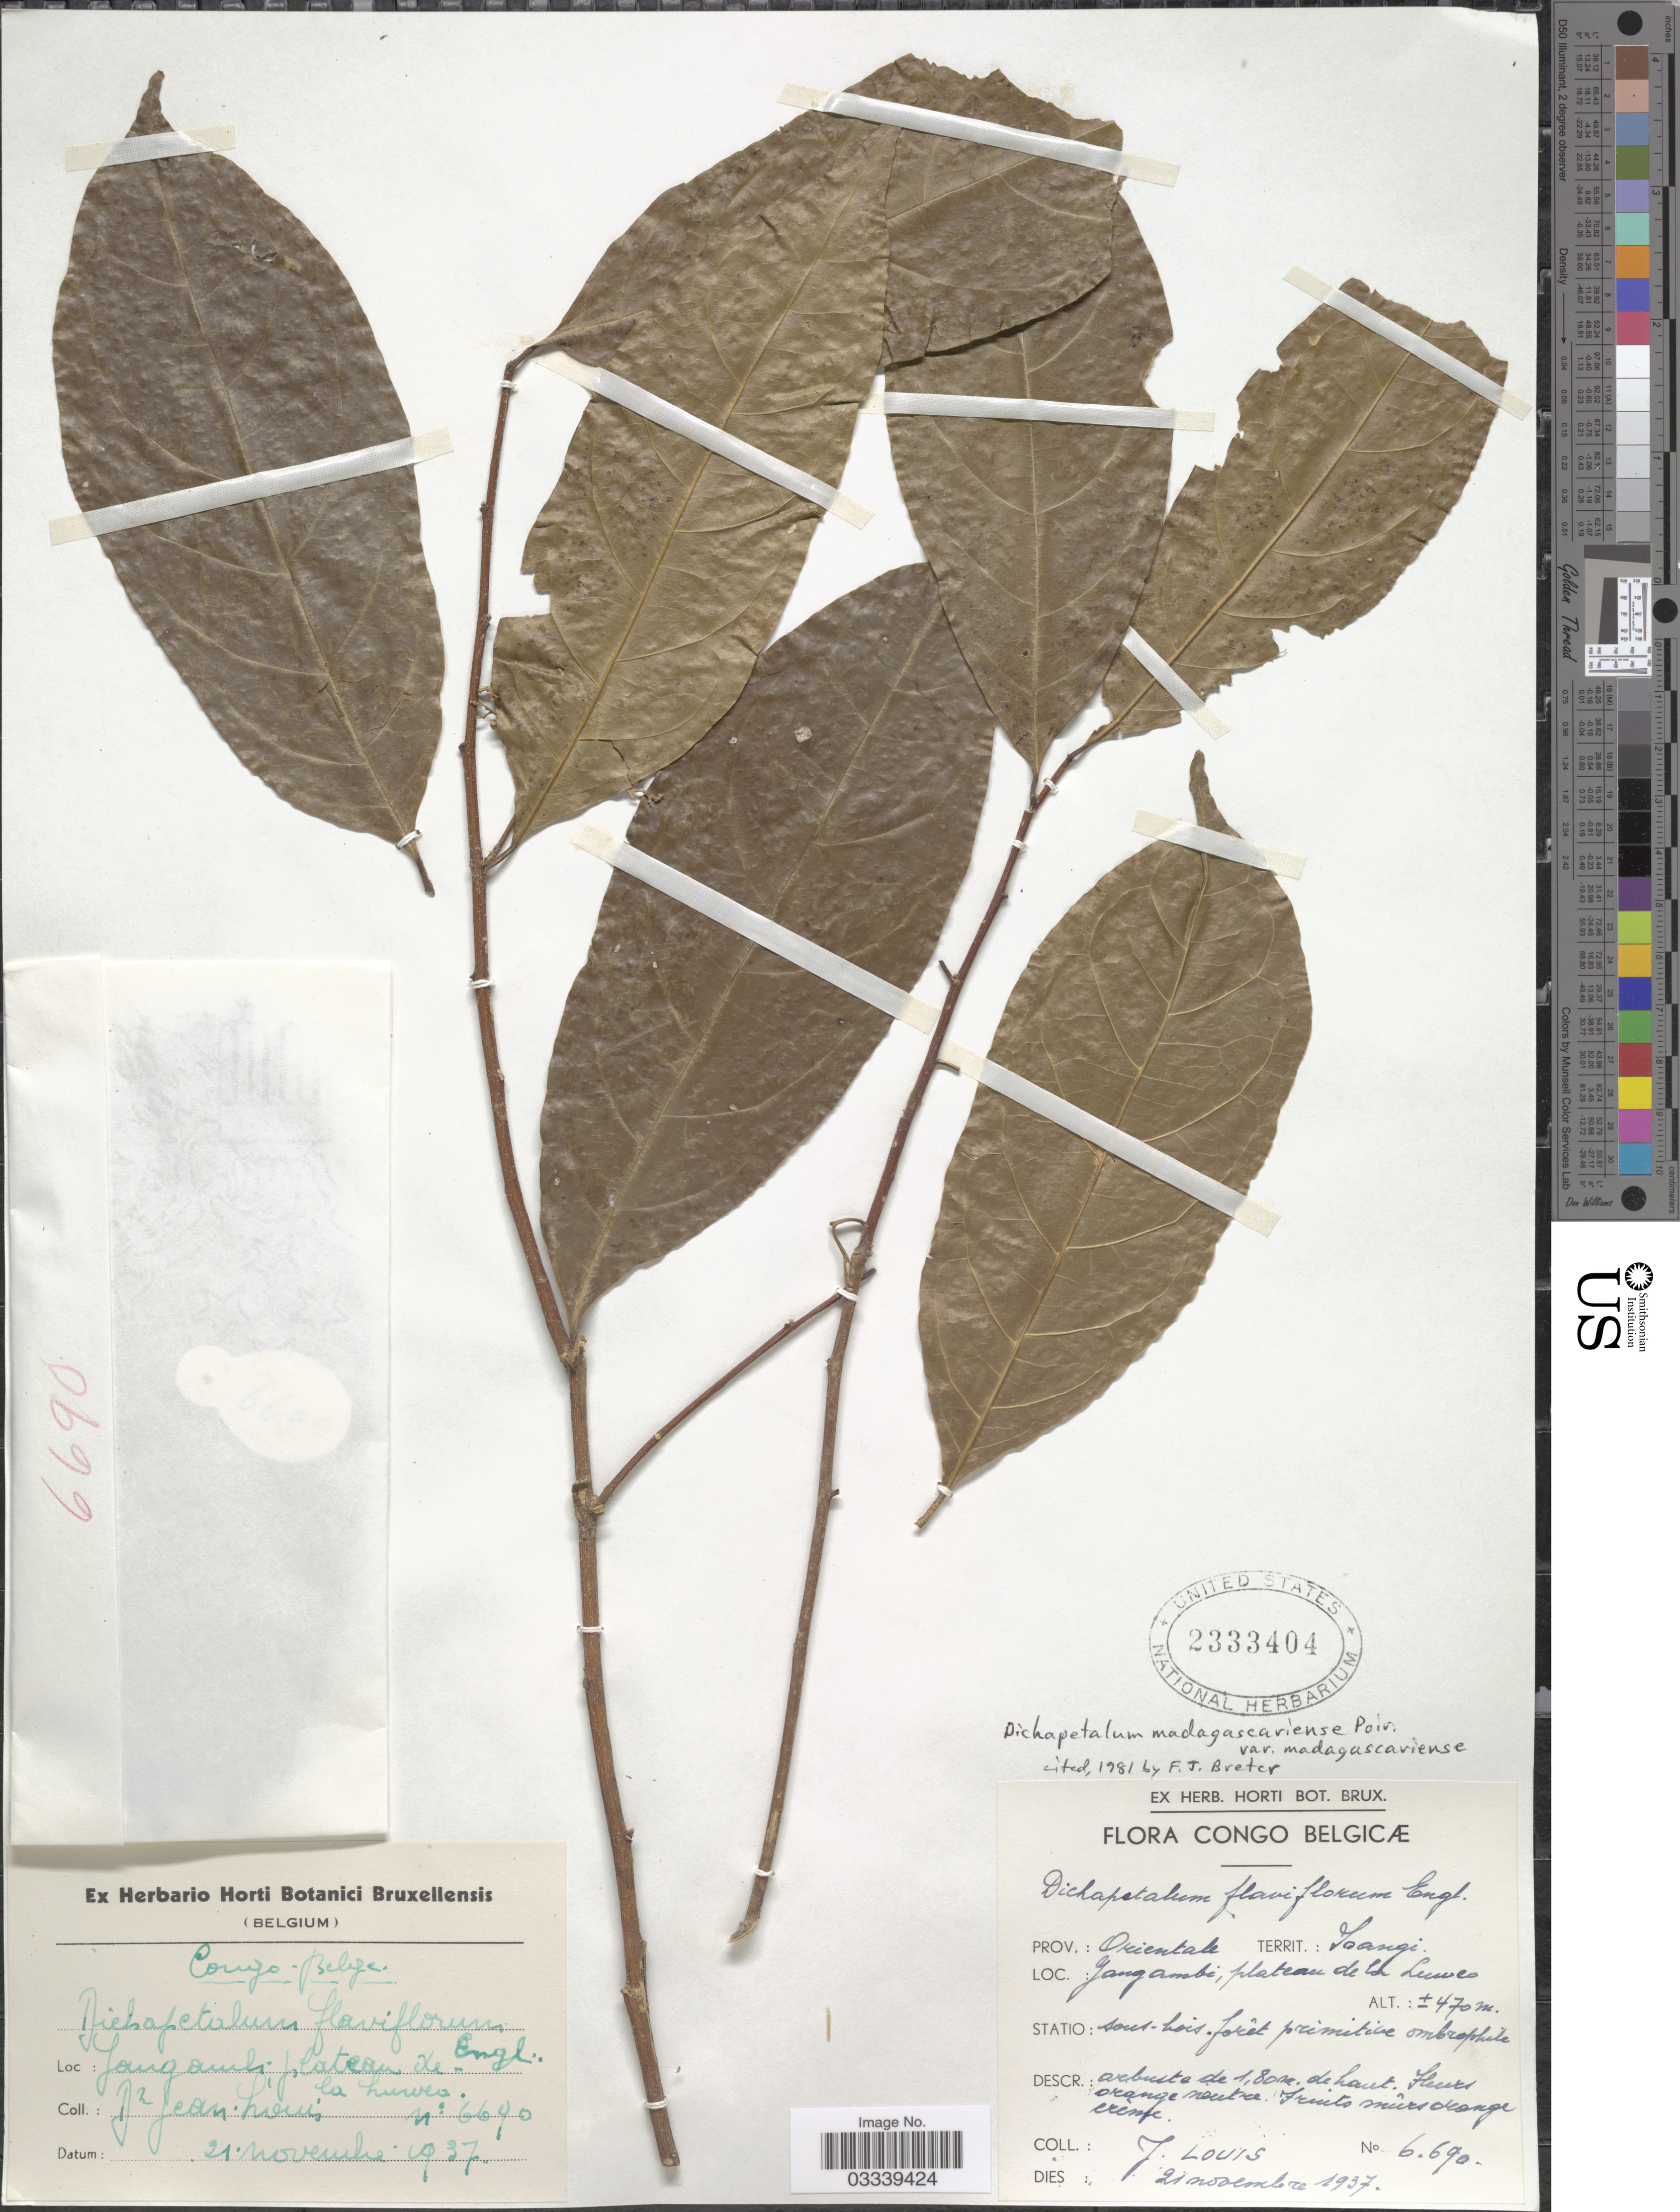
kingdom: Plantae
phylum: Tracheophyta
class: Magnoliopsida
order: Malpighiales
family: Dichapetalaceae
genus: Dichapetalum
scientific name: Dichapetalum madagascariense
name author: Poir.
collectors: J. Louis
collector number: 6690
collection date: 1937-11-21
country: Congo, Democratic Republic of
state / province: Tshopo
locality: Congo Belgicæ, Prov.: Orientale, Territ.: Tsangi, Yangambi, plateau de la Luweo.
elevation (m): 470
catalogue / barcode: US 2333404